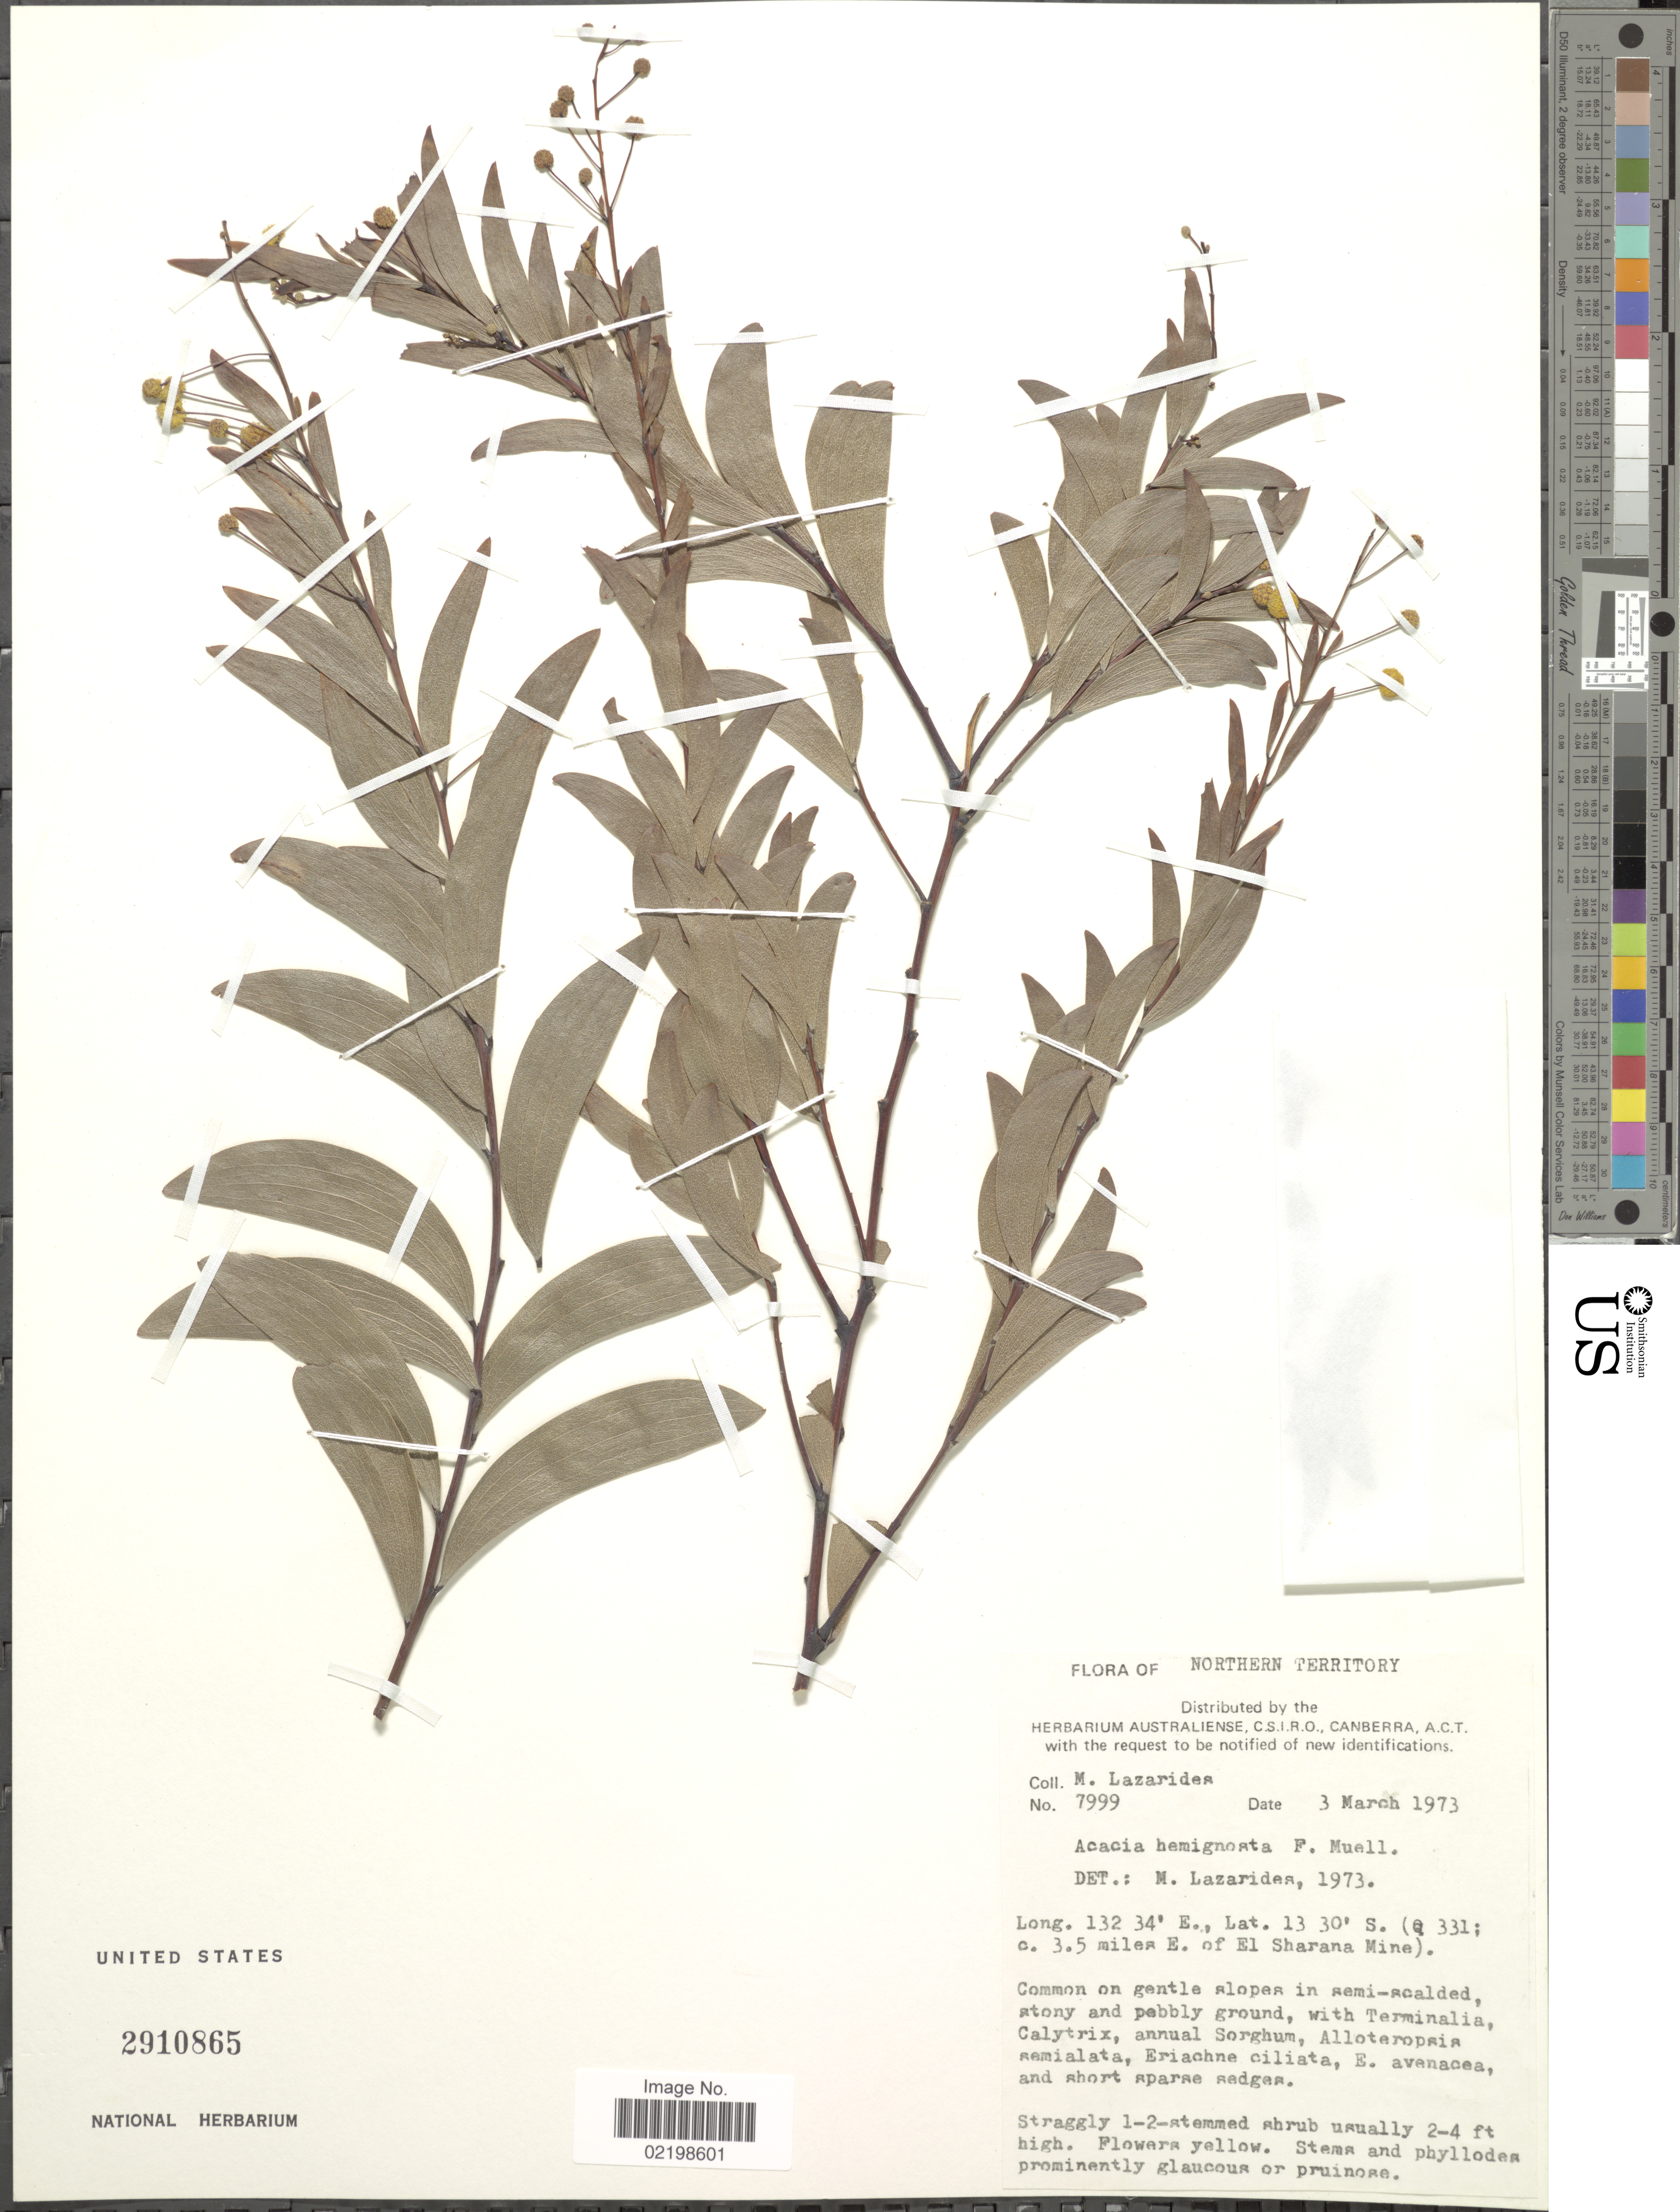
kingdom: Plantae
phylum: Tracheophyta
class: Magnoliopsida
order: Fabales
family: Fabaceae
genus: Acacia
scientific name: Acacia hemignosta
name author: F. Muell.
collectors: M. Lazarides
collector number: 7999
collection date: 1973-03-03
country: Australia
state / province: Northern Territory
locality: Northern Territory, Q. 331; 3.5 miles E. of El Sharana Mine.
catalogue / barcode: US 2910865